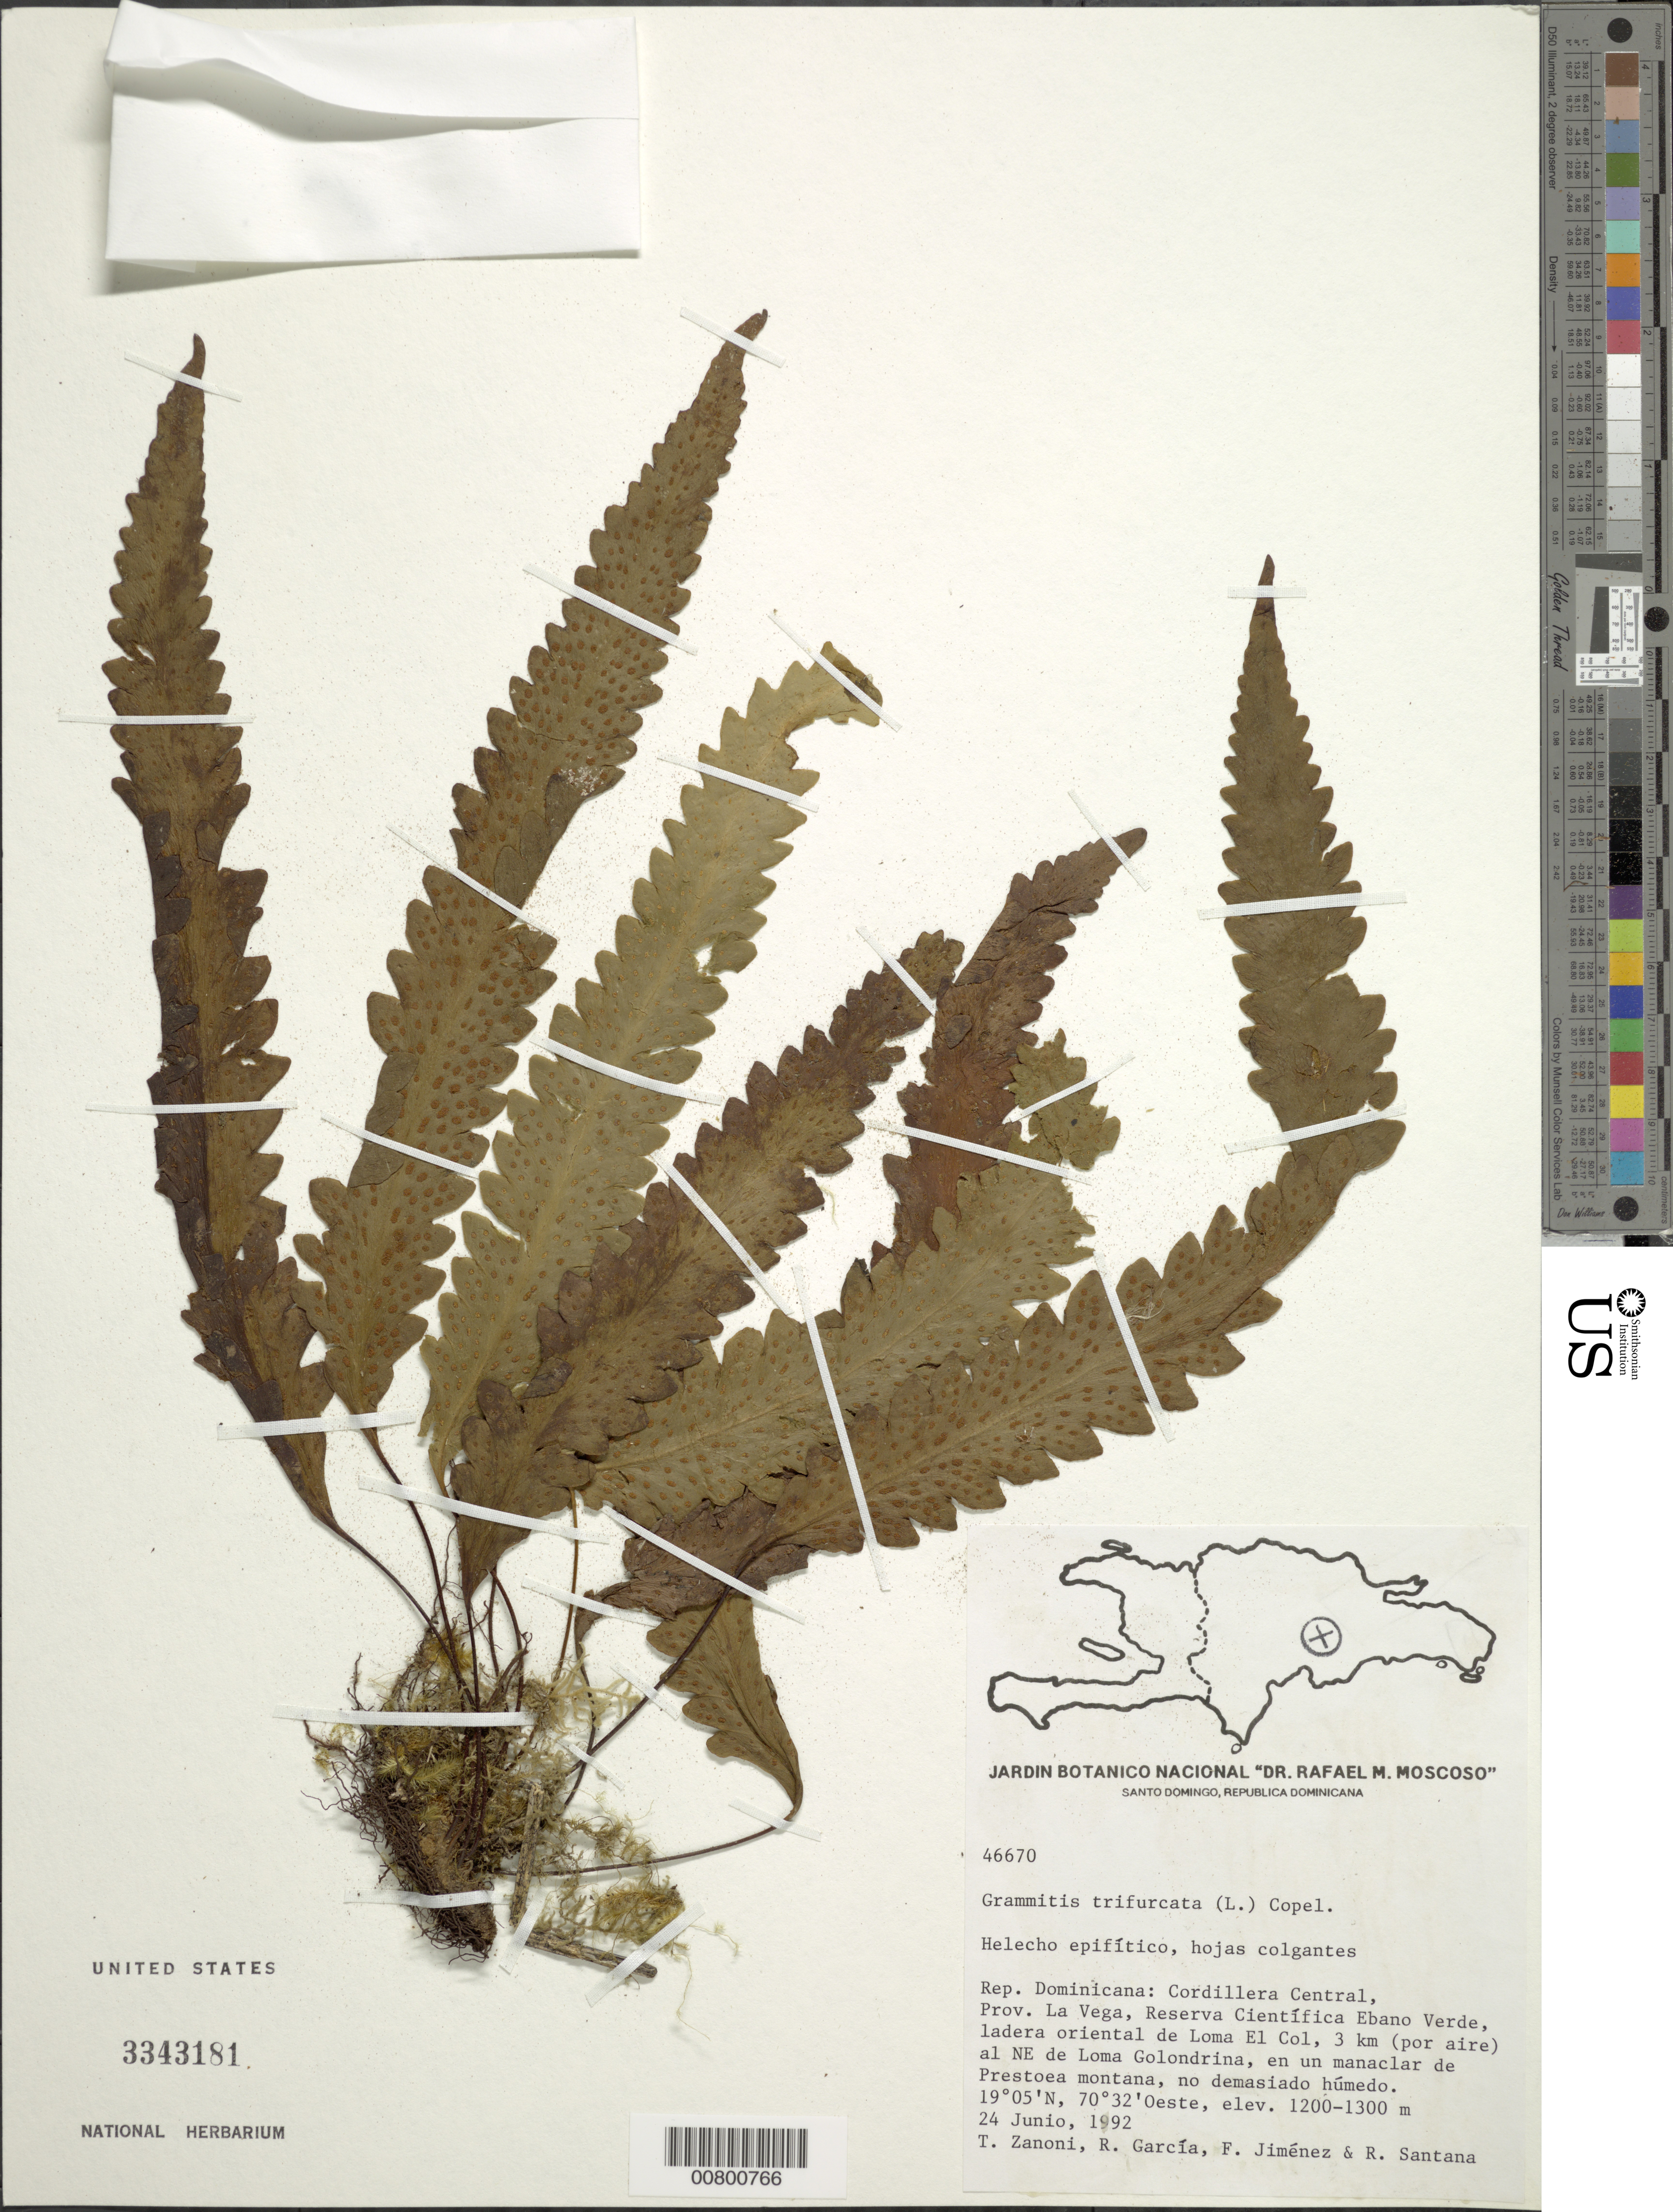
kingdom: Plantae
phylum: Tracheophyta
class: Polypodiopsida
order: Polypodiales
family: Polypodiaceae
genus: Enterosora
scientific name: Enterosora trifurcata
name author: (L.) L.E. Bishop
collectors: T. A. Zanoni, R. García, F. Jiménez & R. Santana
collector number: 46670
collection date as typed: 24 Jun 1992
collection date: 1992-06-24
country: Dominican Republic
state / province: La Vega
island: Hispaniola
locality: Cordillera Central, Reserva Científica Ebano Verde, Loma El Col, 3 km (por aire) NE de Loma Golondrina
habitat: Enun manaclar de Prestoea montana, no demasiado humedo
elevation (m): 1200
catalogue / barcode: US 3343181